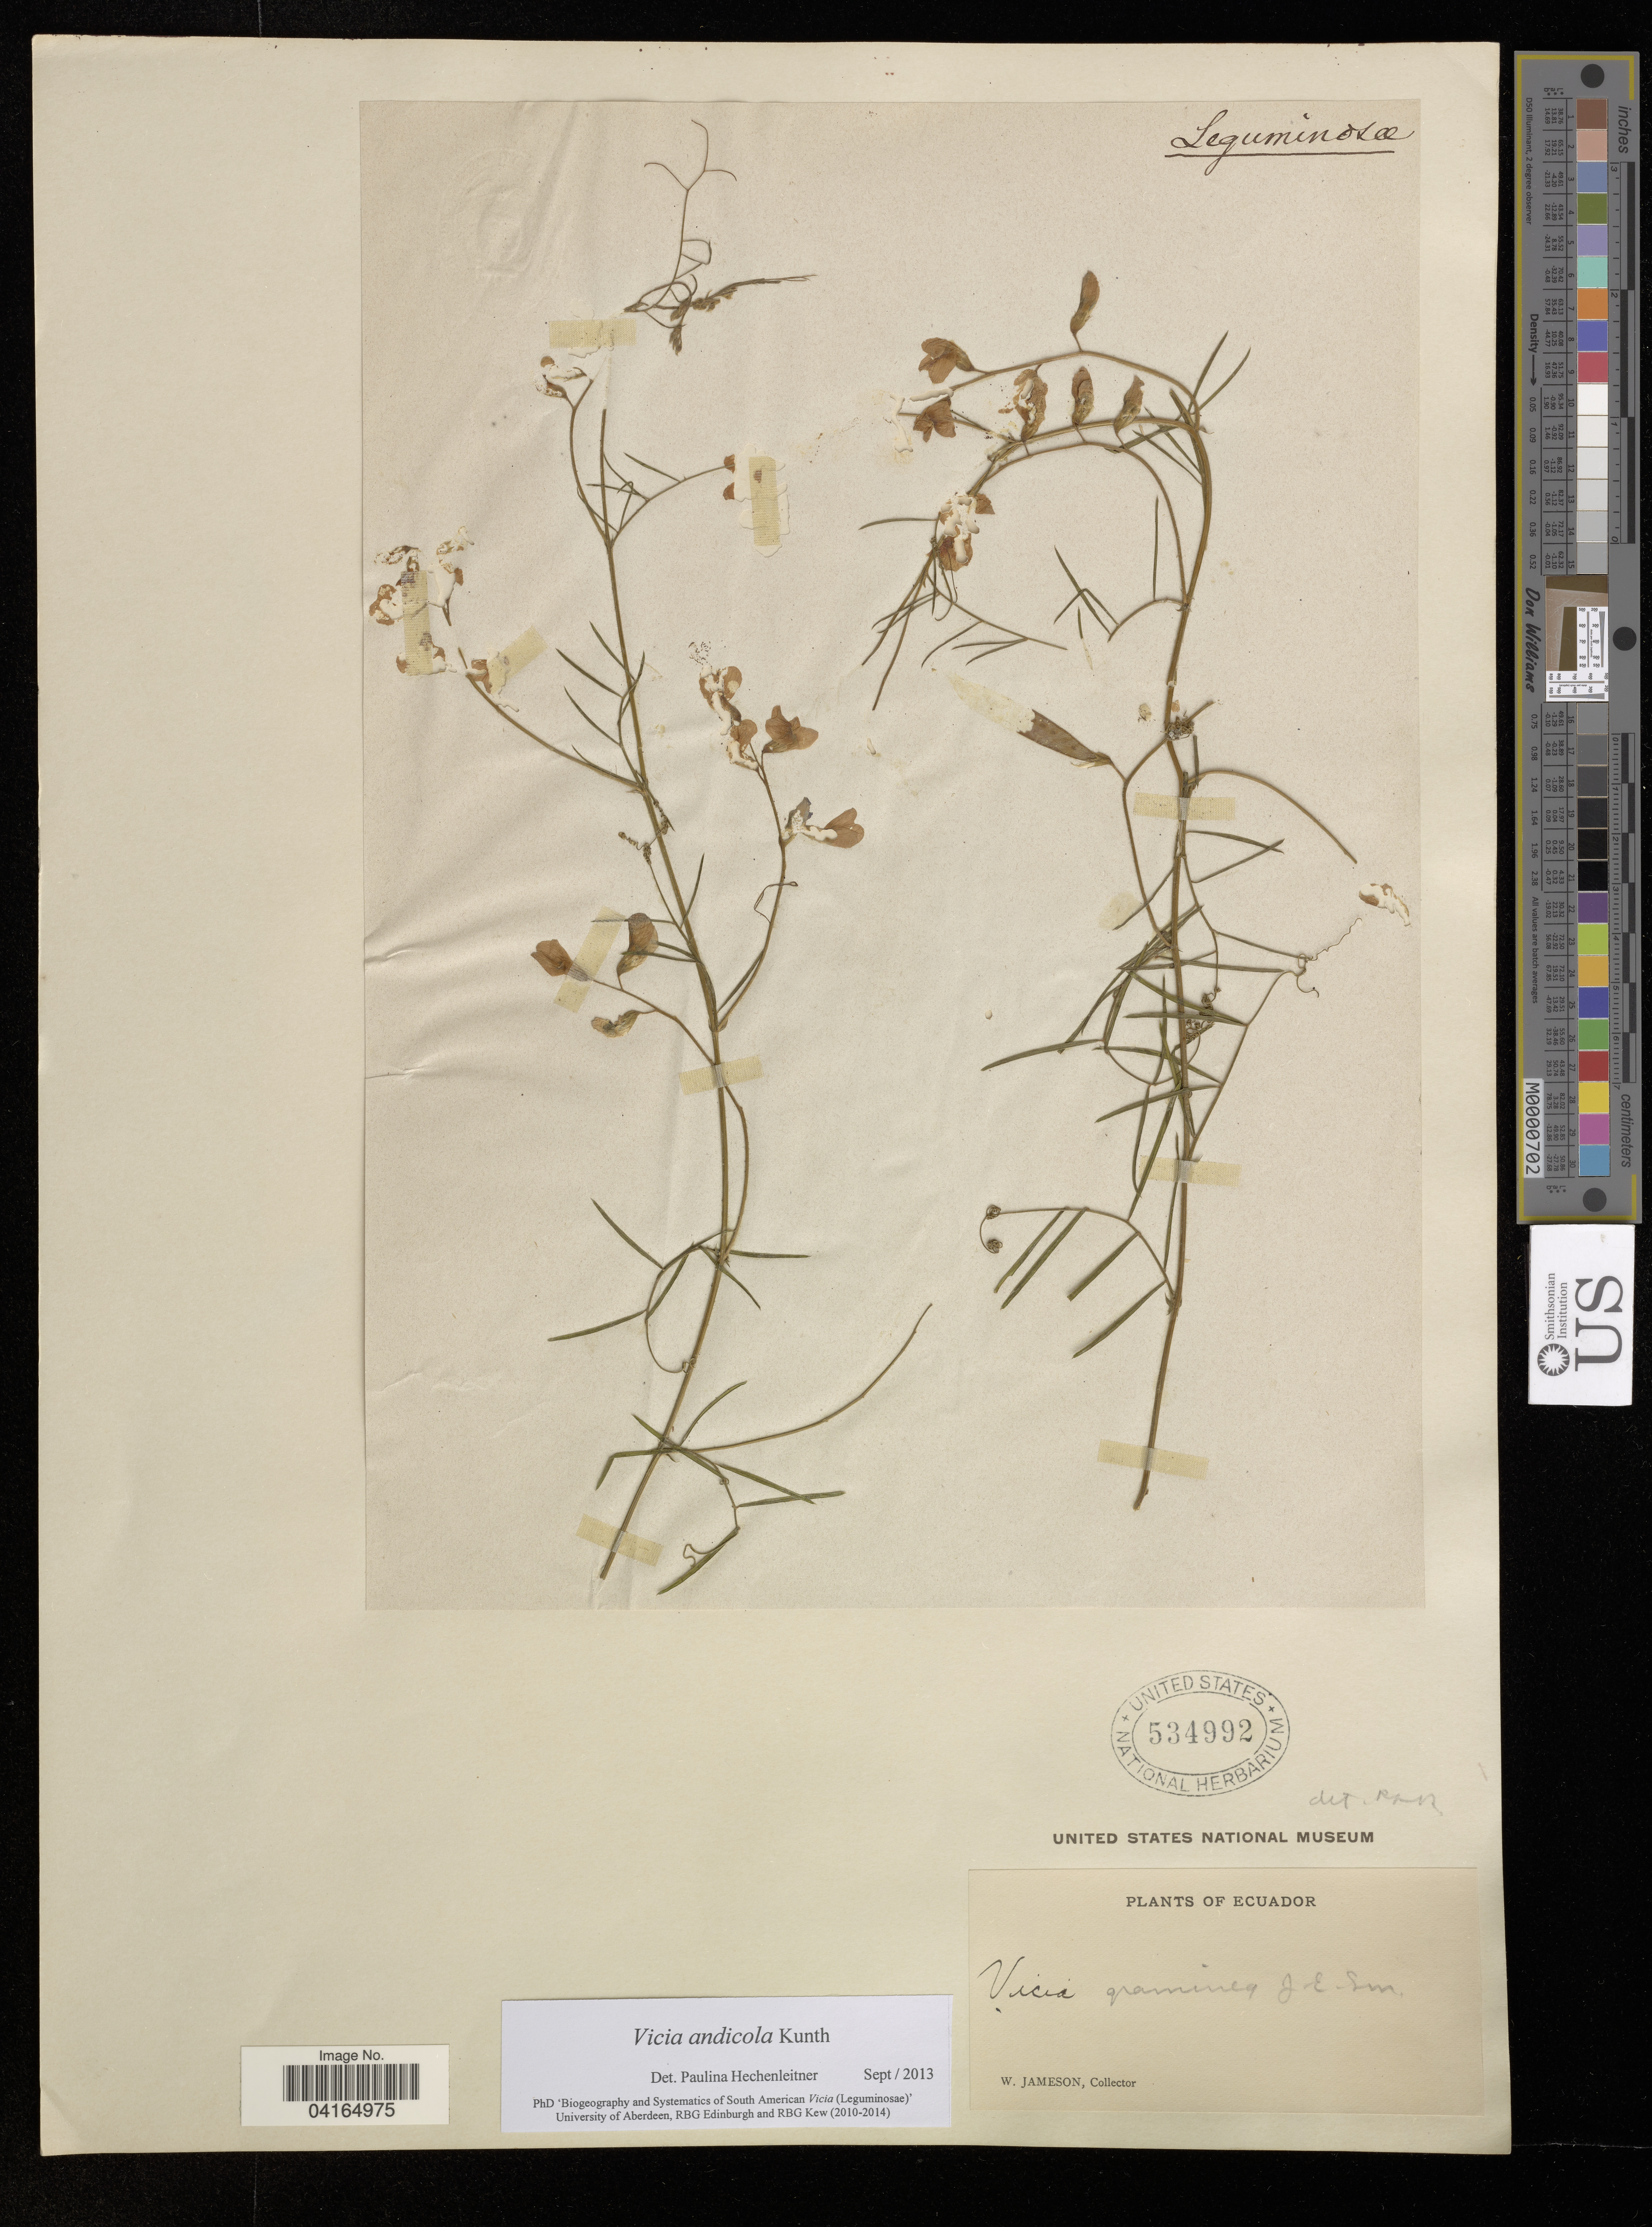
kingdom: Plantae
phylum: Tracheophyta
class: Magnoliopsida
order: Fabales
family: Fabaceae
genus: Vicia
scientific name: Vicia andicola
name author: Kunth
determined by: Hechenleitner, Paulina, RBG Edinburgh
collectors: W. Jameson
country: Ecuador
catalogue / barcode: US 534992